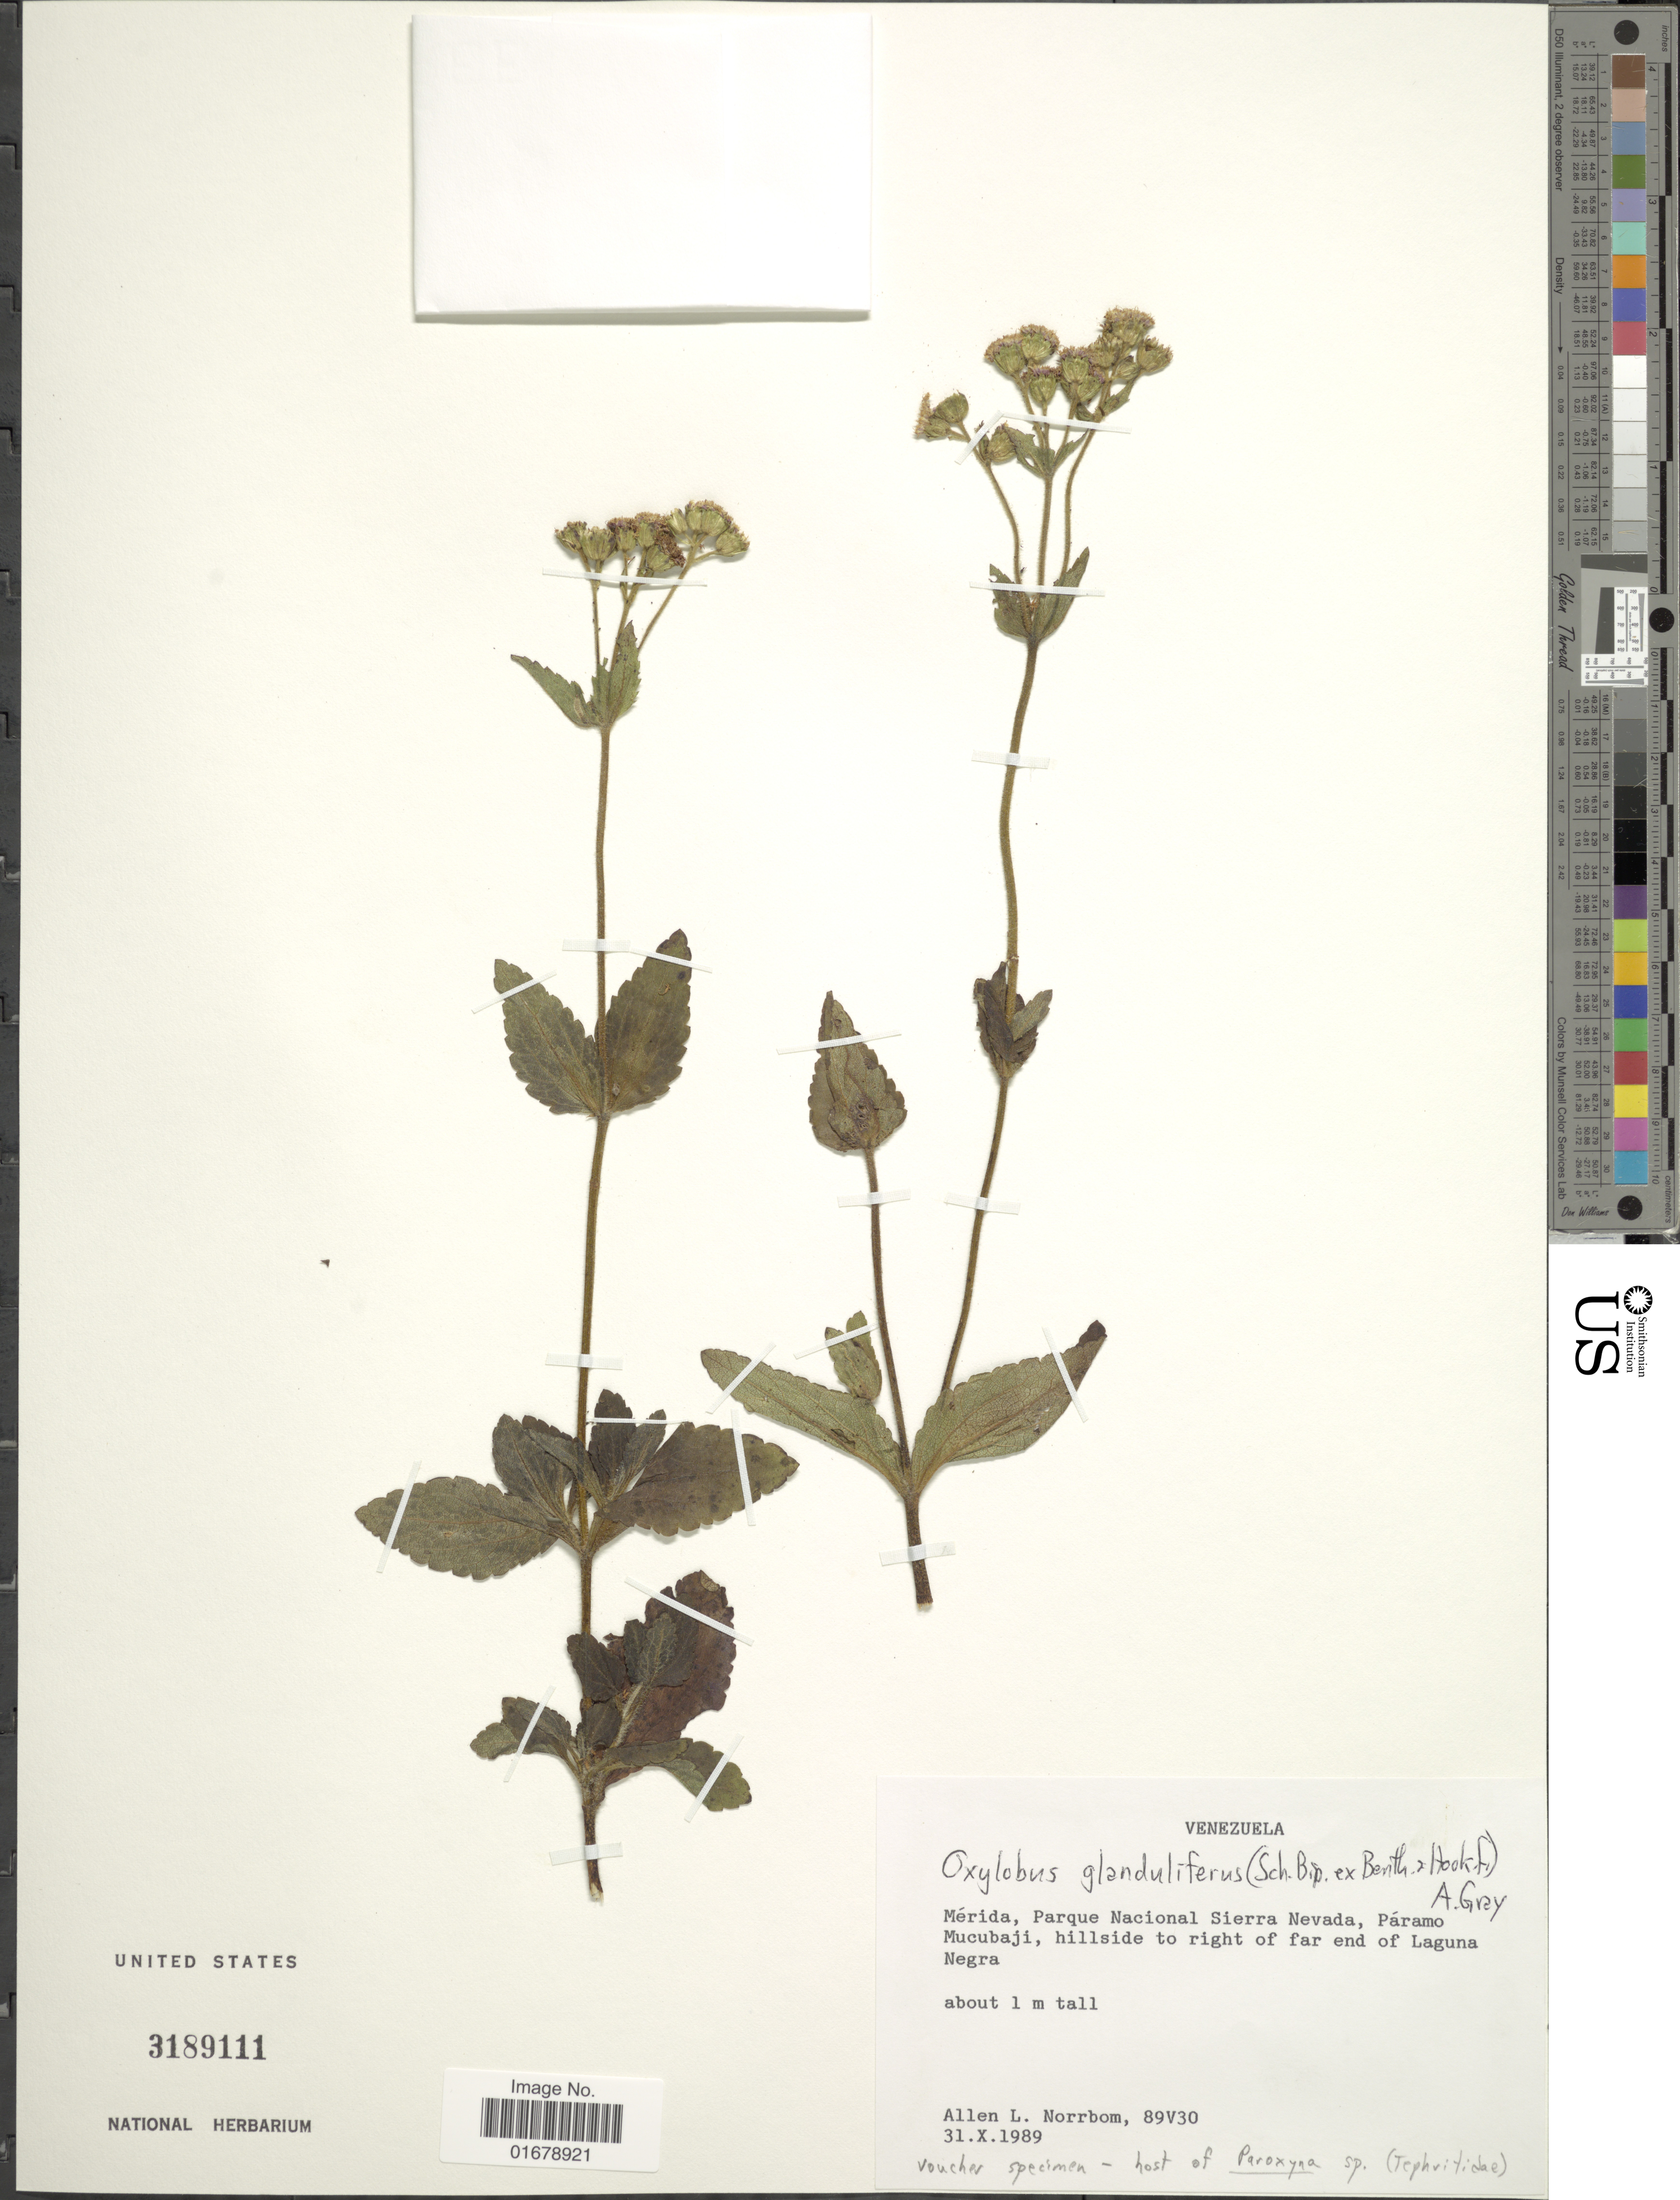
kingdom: Plantae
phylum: Tracheophyta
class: Magnoliopsida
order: Asterales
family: Asteraceae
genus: Oxylobus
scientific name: Oxylobus glanduliferus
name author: (Sch. Bip.) A. Gray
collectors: A. L. Norrbom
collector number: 89V30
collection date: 1989-10-31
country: Venezuela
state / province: Mérida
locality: Venezuela,. Merida, Parque Nacional Sierra Nevada, Paramo Mucubaji, hillside to right of far end of Laguna Negra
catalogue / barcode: US 3189111